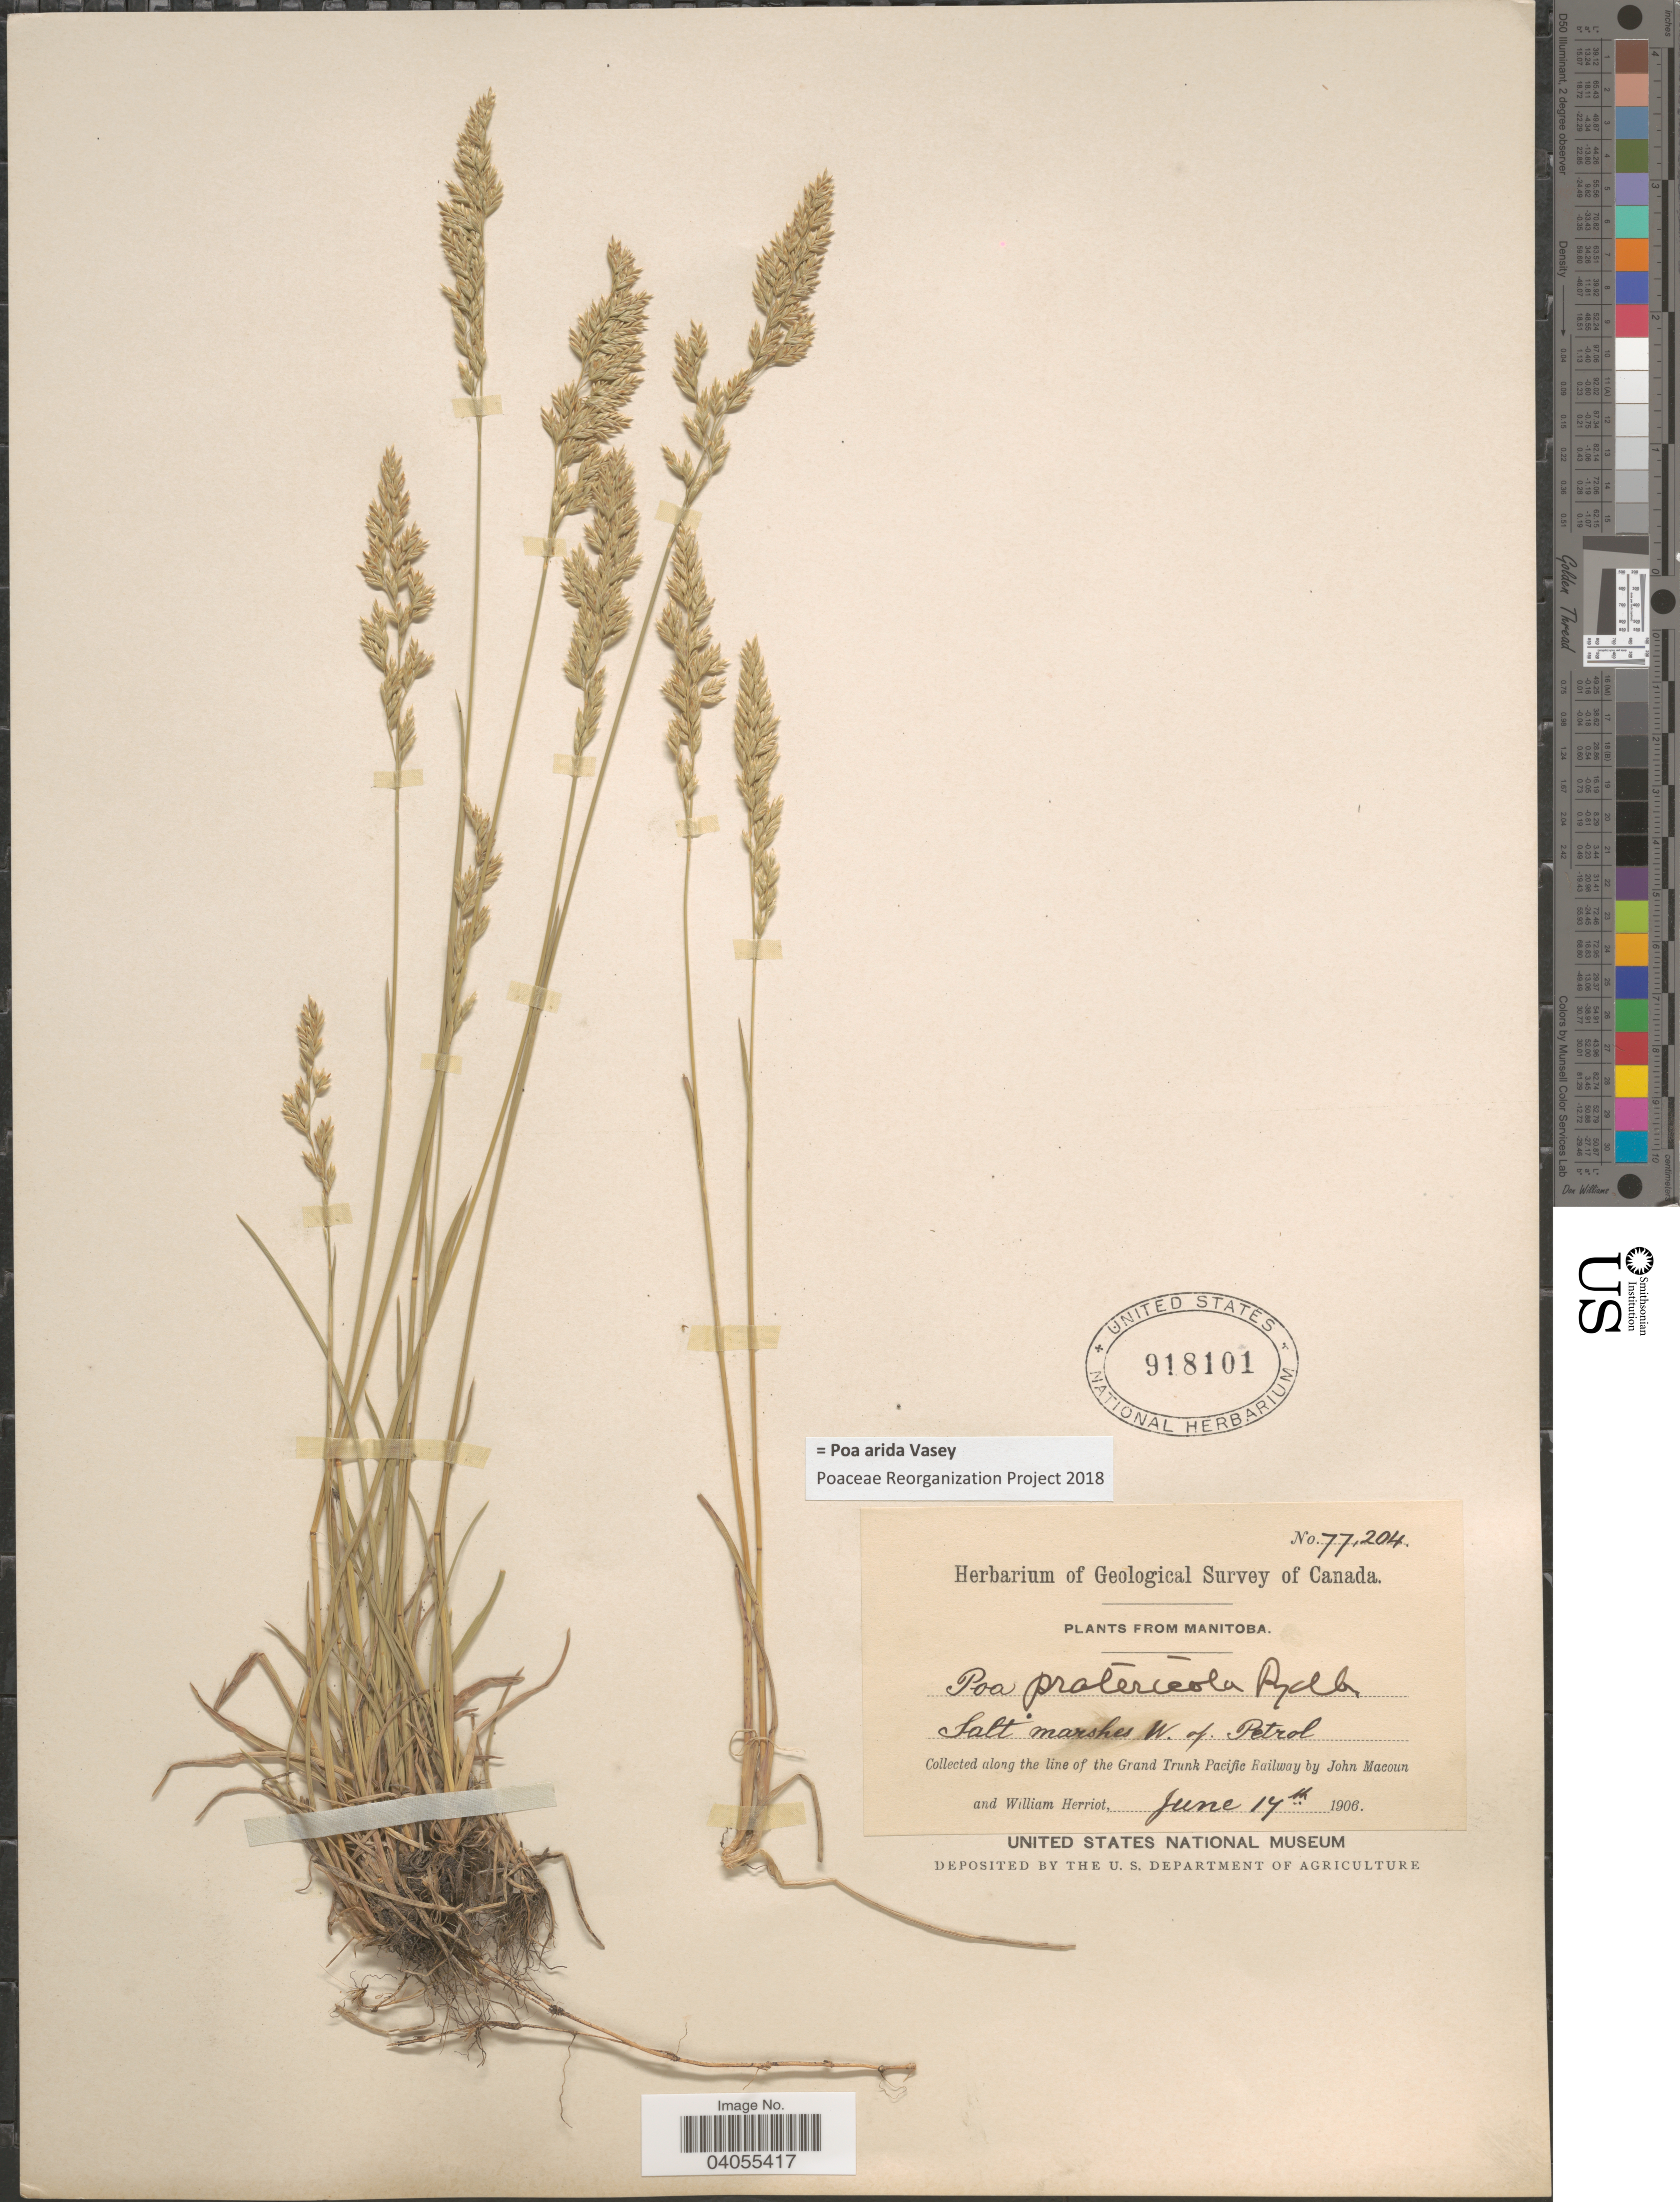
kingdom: Plantae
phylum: Tracheophyta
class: Liliopsida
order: Poales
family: Poaceae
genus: Poa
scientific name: Poa arida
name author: Vasey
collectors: J. Macoun & W. Herriot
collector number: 77204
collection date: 1906-06-14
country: Canada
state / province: Manitoba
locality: Salt marshes W. of Petrol. Along the line of the Grand Trunk Pacific Railway.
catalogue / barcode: US 918101